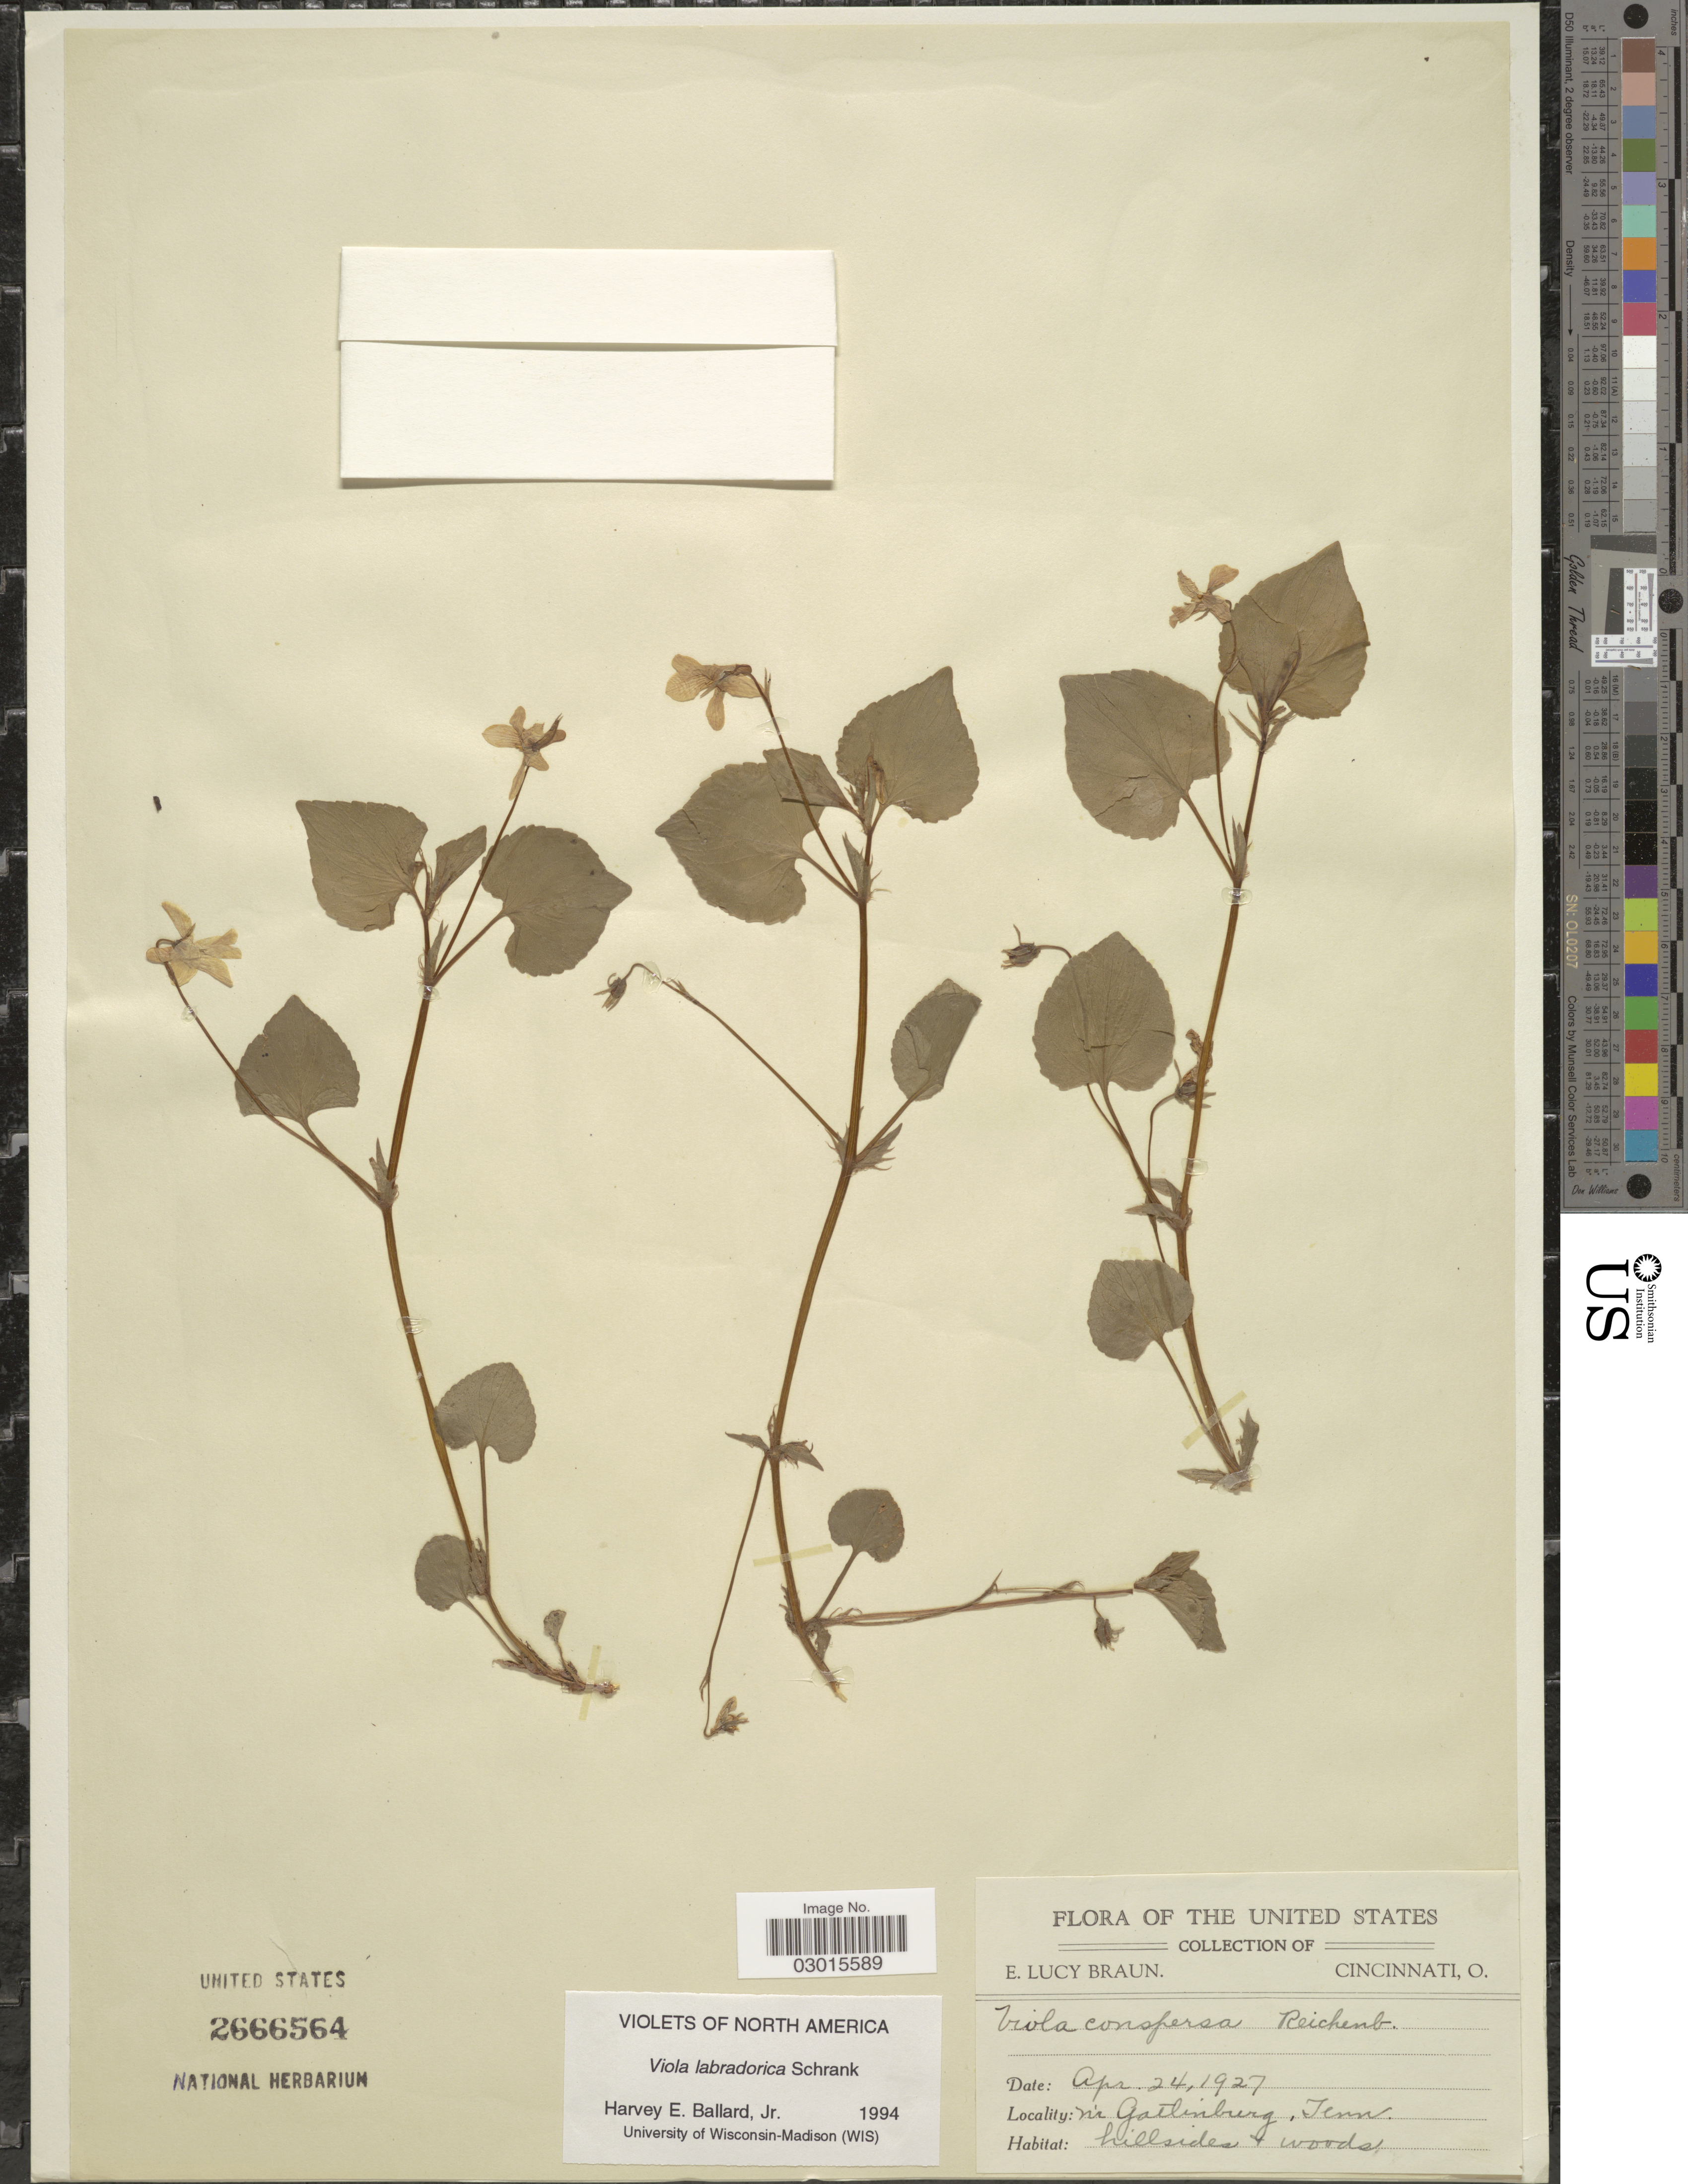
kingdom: Plantae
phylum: Tracheophyta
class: Magnoliopsida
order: Malpighiales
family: Violaceae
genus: Viola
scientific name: Viola labradorica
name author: Schrank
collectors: E. L. Braun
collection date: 1927-04-24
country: United States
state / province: Tennessee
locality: N'r Gatlinburg, Tenn.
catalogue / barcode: US 2666564